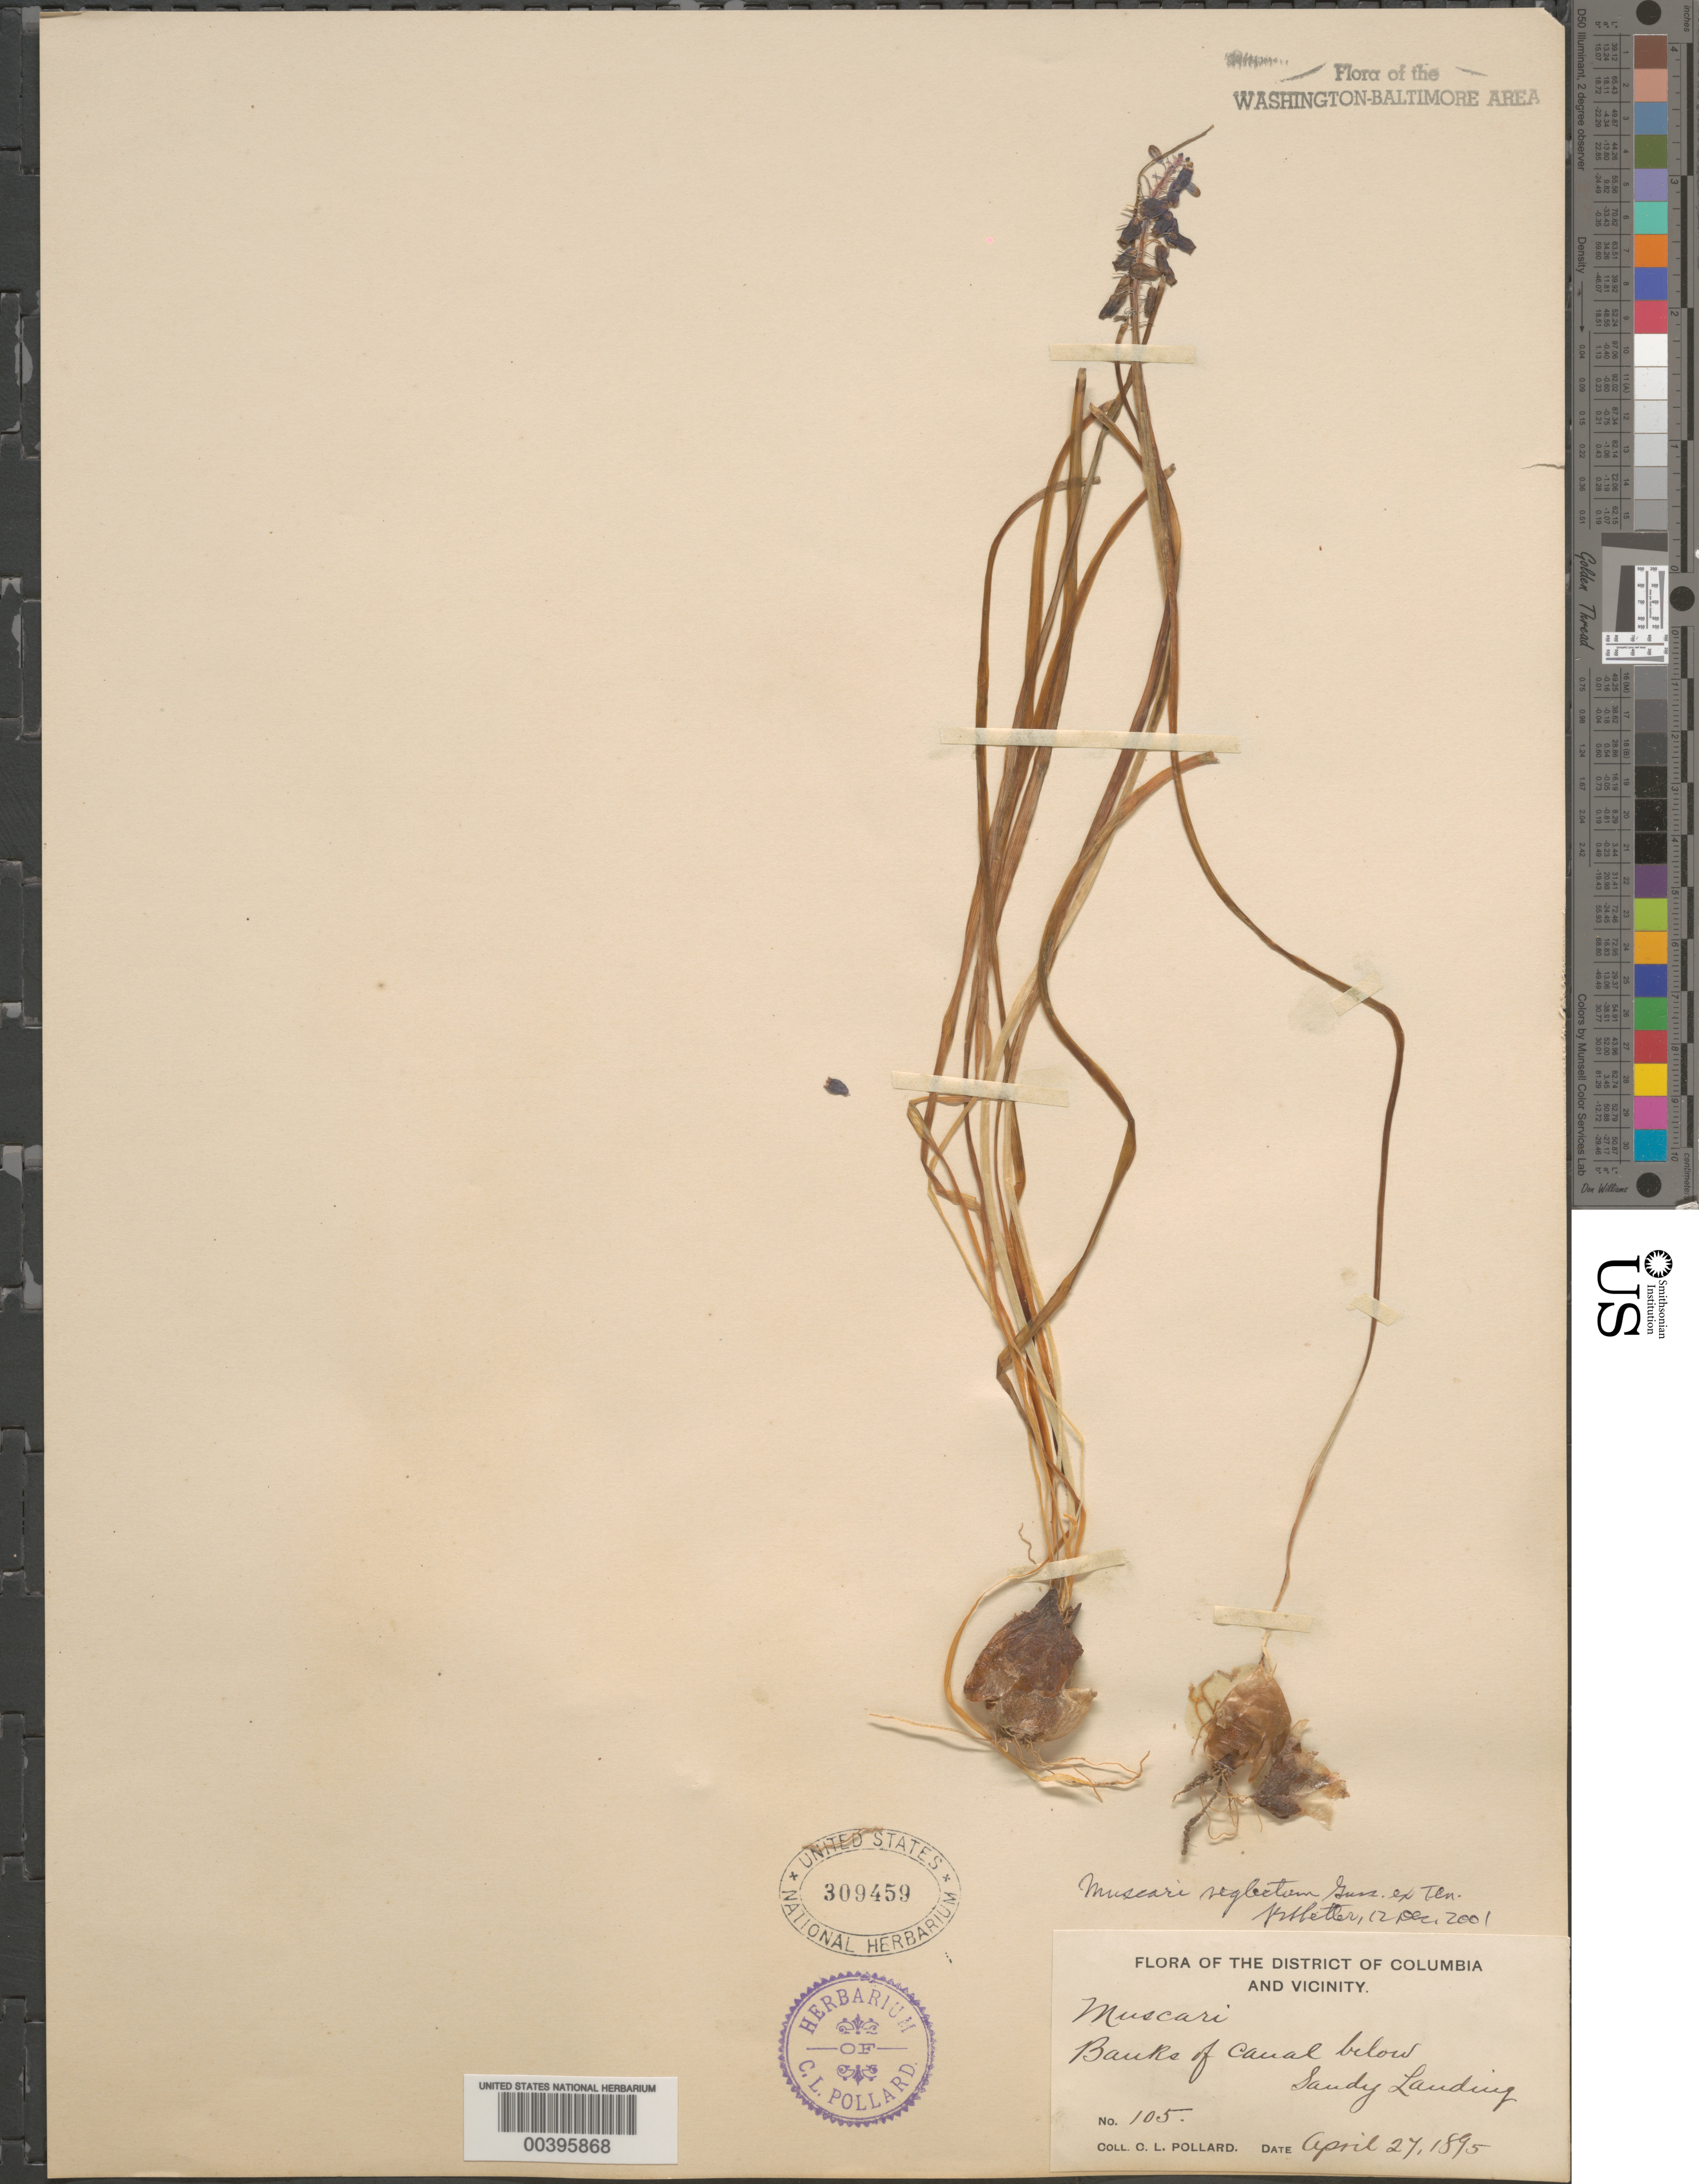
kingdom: Plantae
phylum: Tracheophyta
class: Liliopsida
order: Asparagales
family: Asparagaceae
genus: Muscari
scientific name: Muscari neglectum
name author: Gussone ex Ten.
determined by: Shetler, Stanwyn G., (US), NMNH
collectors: C. L. Pollard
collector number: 105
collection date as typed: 27 Apr 1895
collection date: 1895-04-27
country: United States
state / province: Maryland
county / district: Montgomery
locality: Below Sandy Landing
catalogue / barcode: US 309459